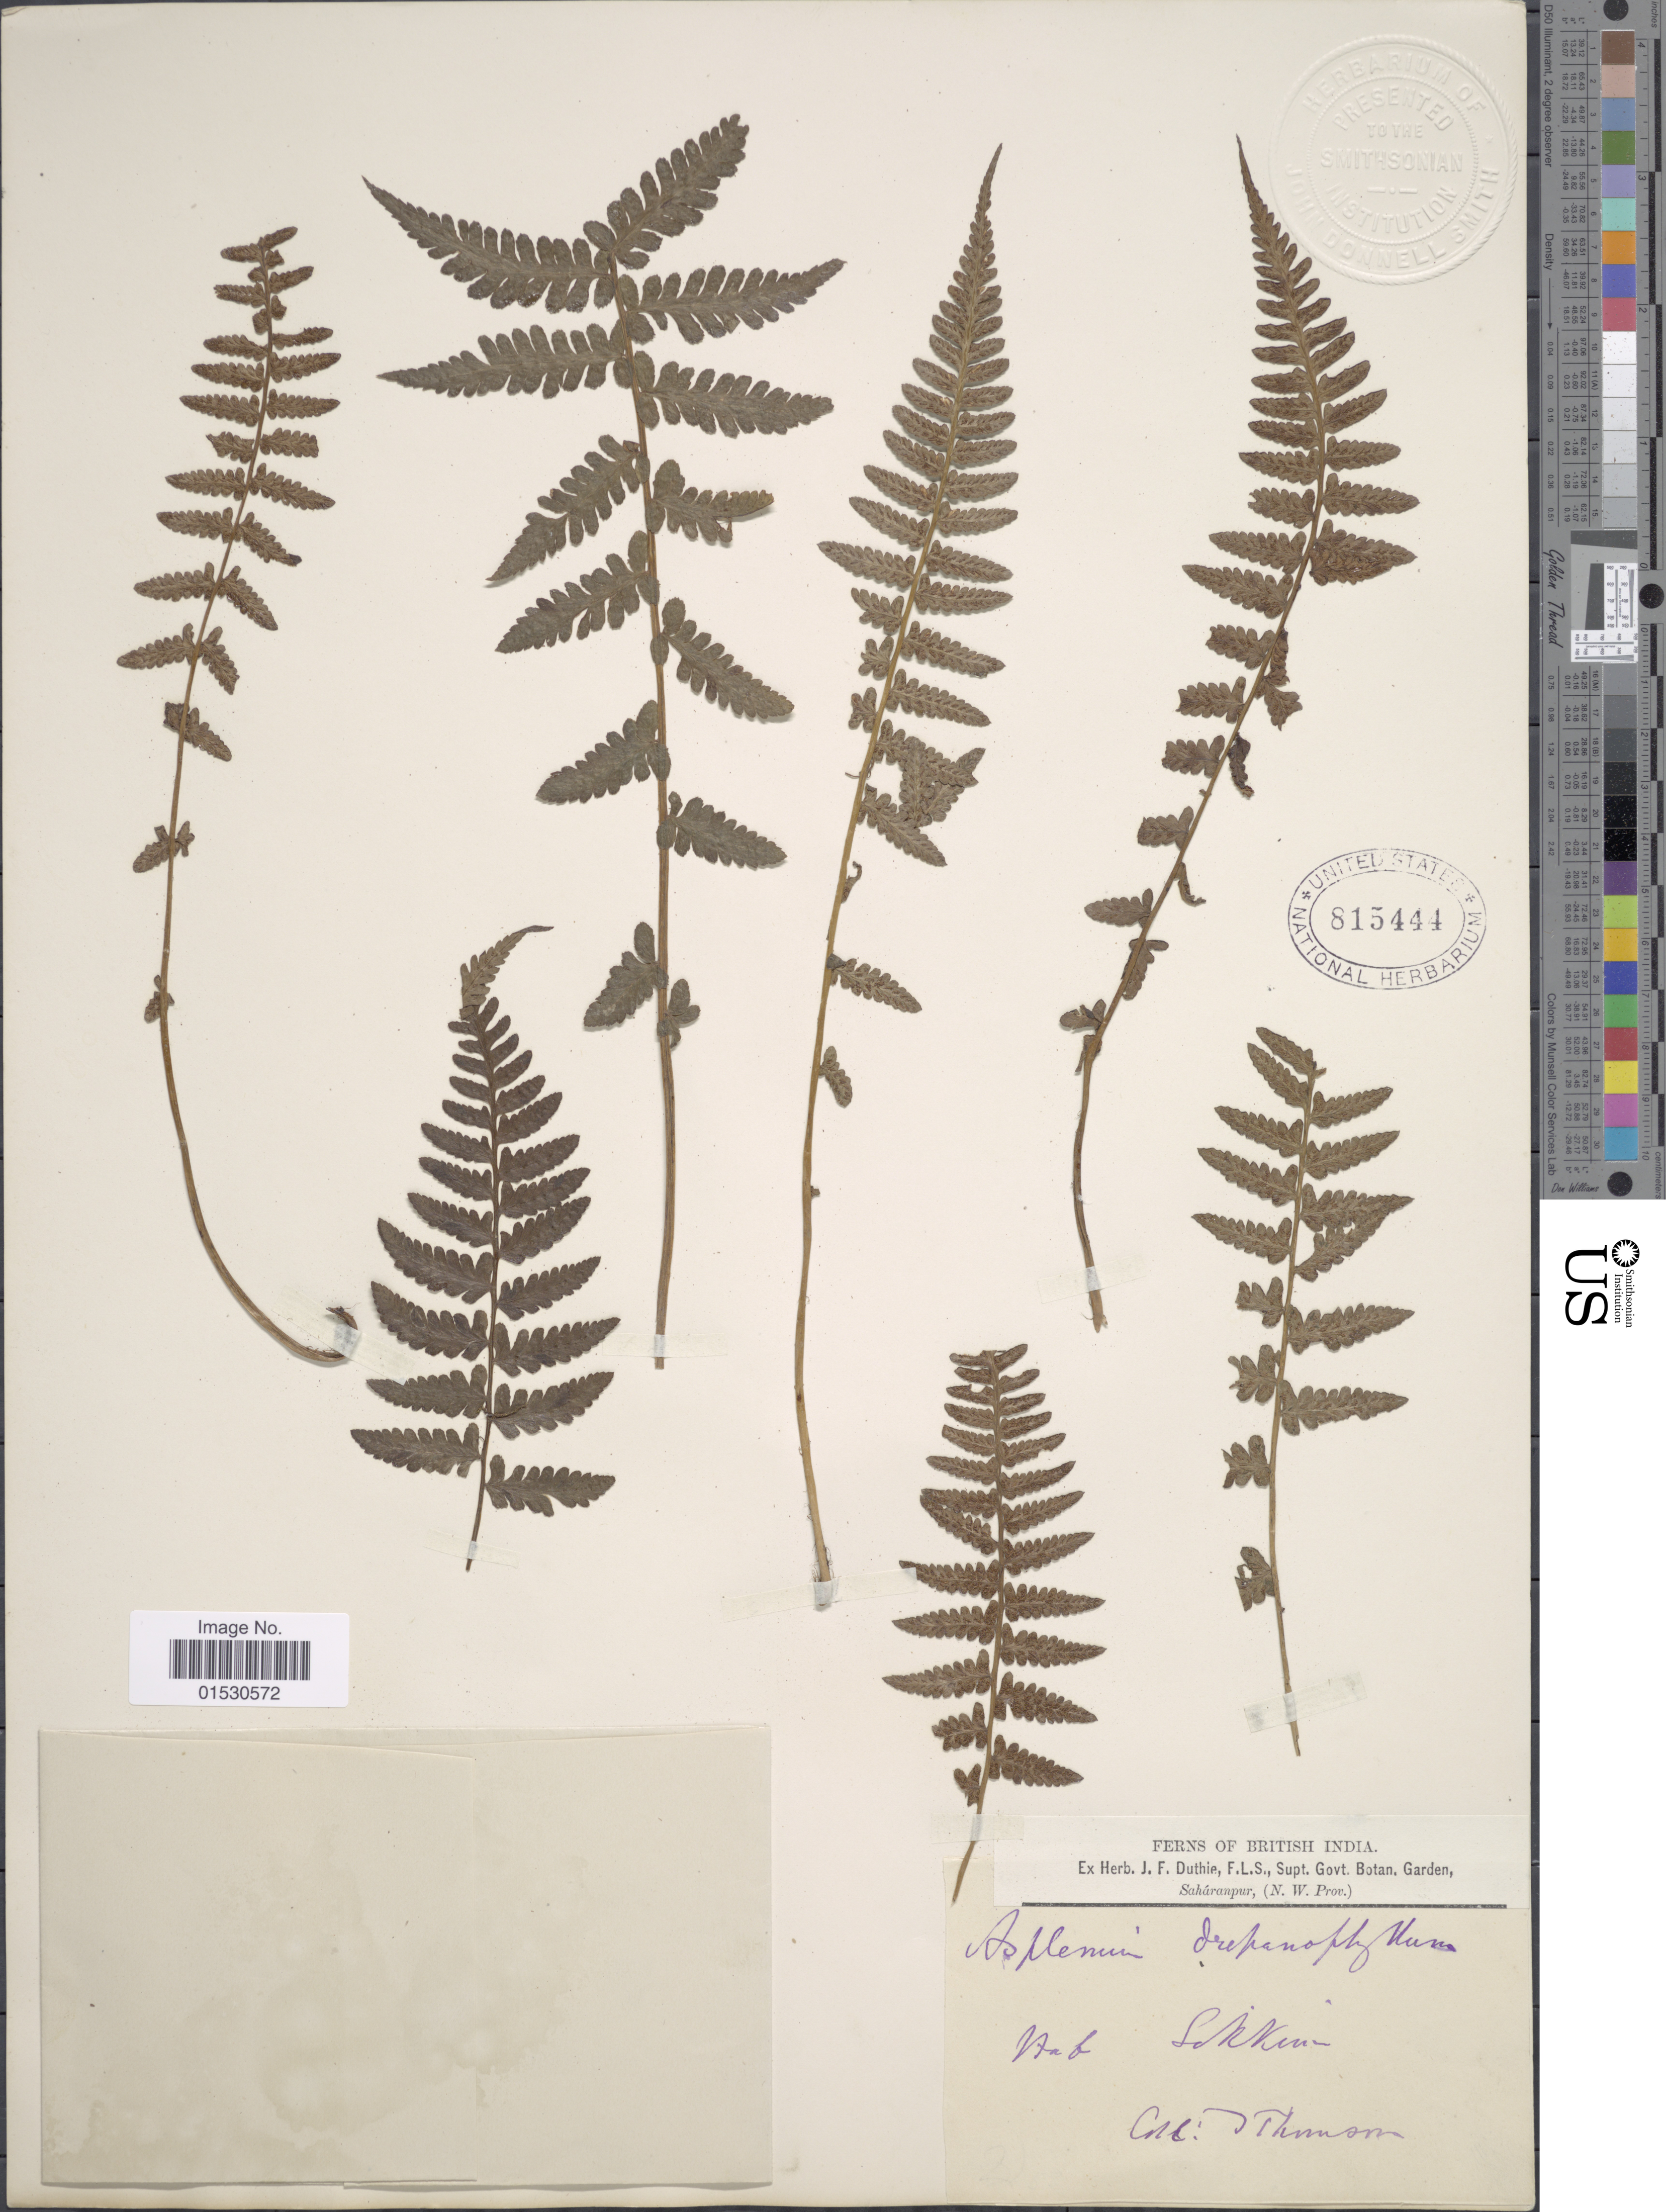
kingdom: Plantae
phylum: Tracheophyta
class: Polypodiopsida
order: Polypodiales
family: Athyriaceae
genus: Athyrium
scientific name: Athyrium falcatum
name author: Bedd.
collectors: T. Thomson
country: India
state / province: Sikkim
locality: British India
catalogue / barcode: US 815444